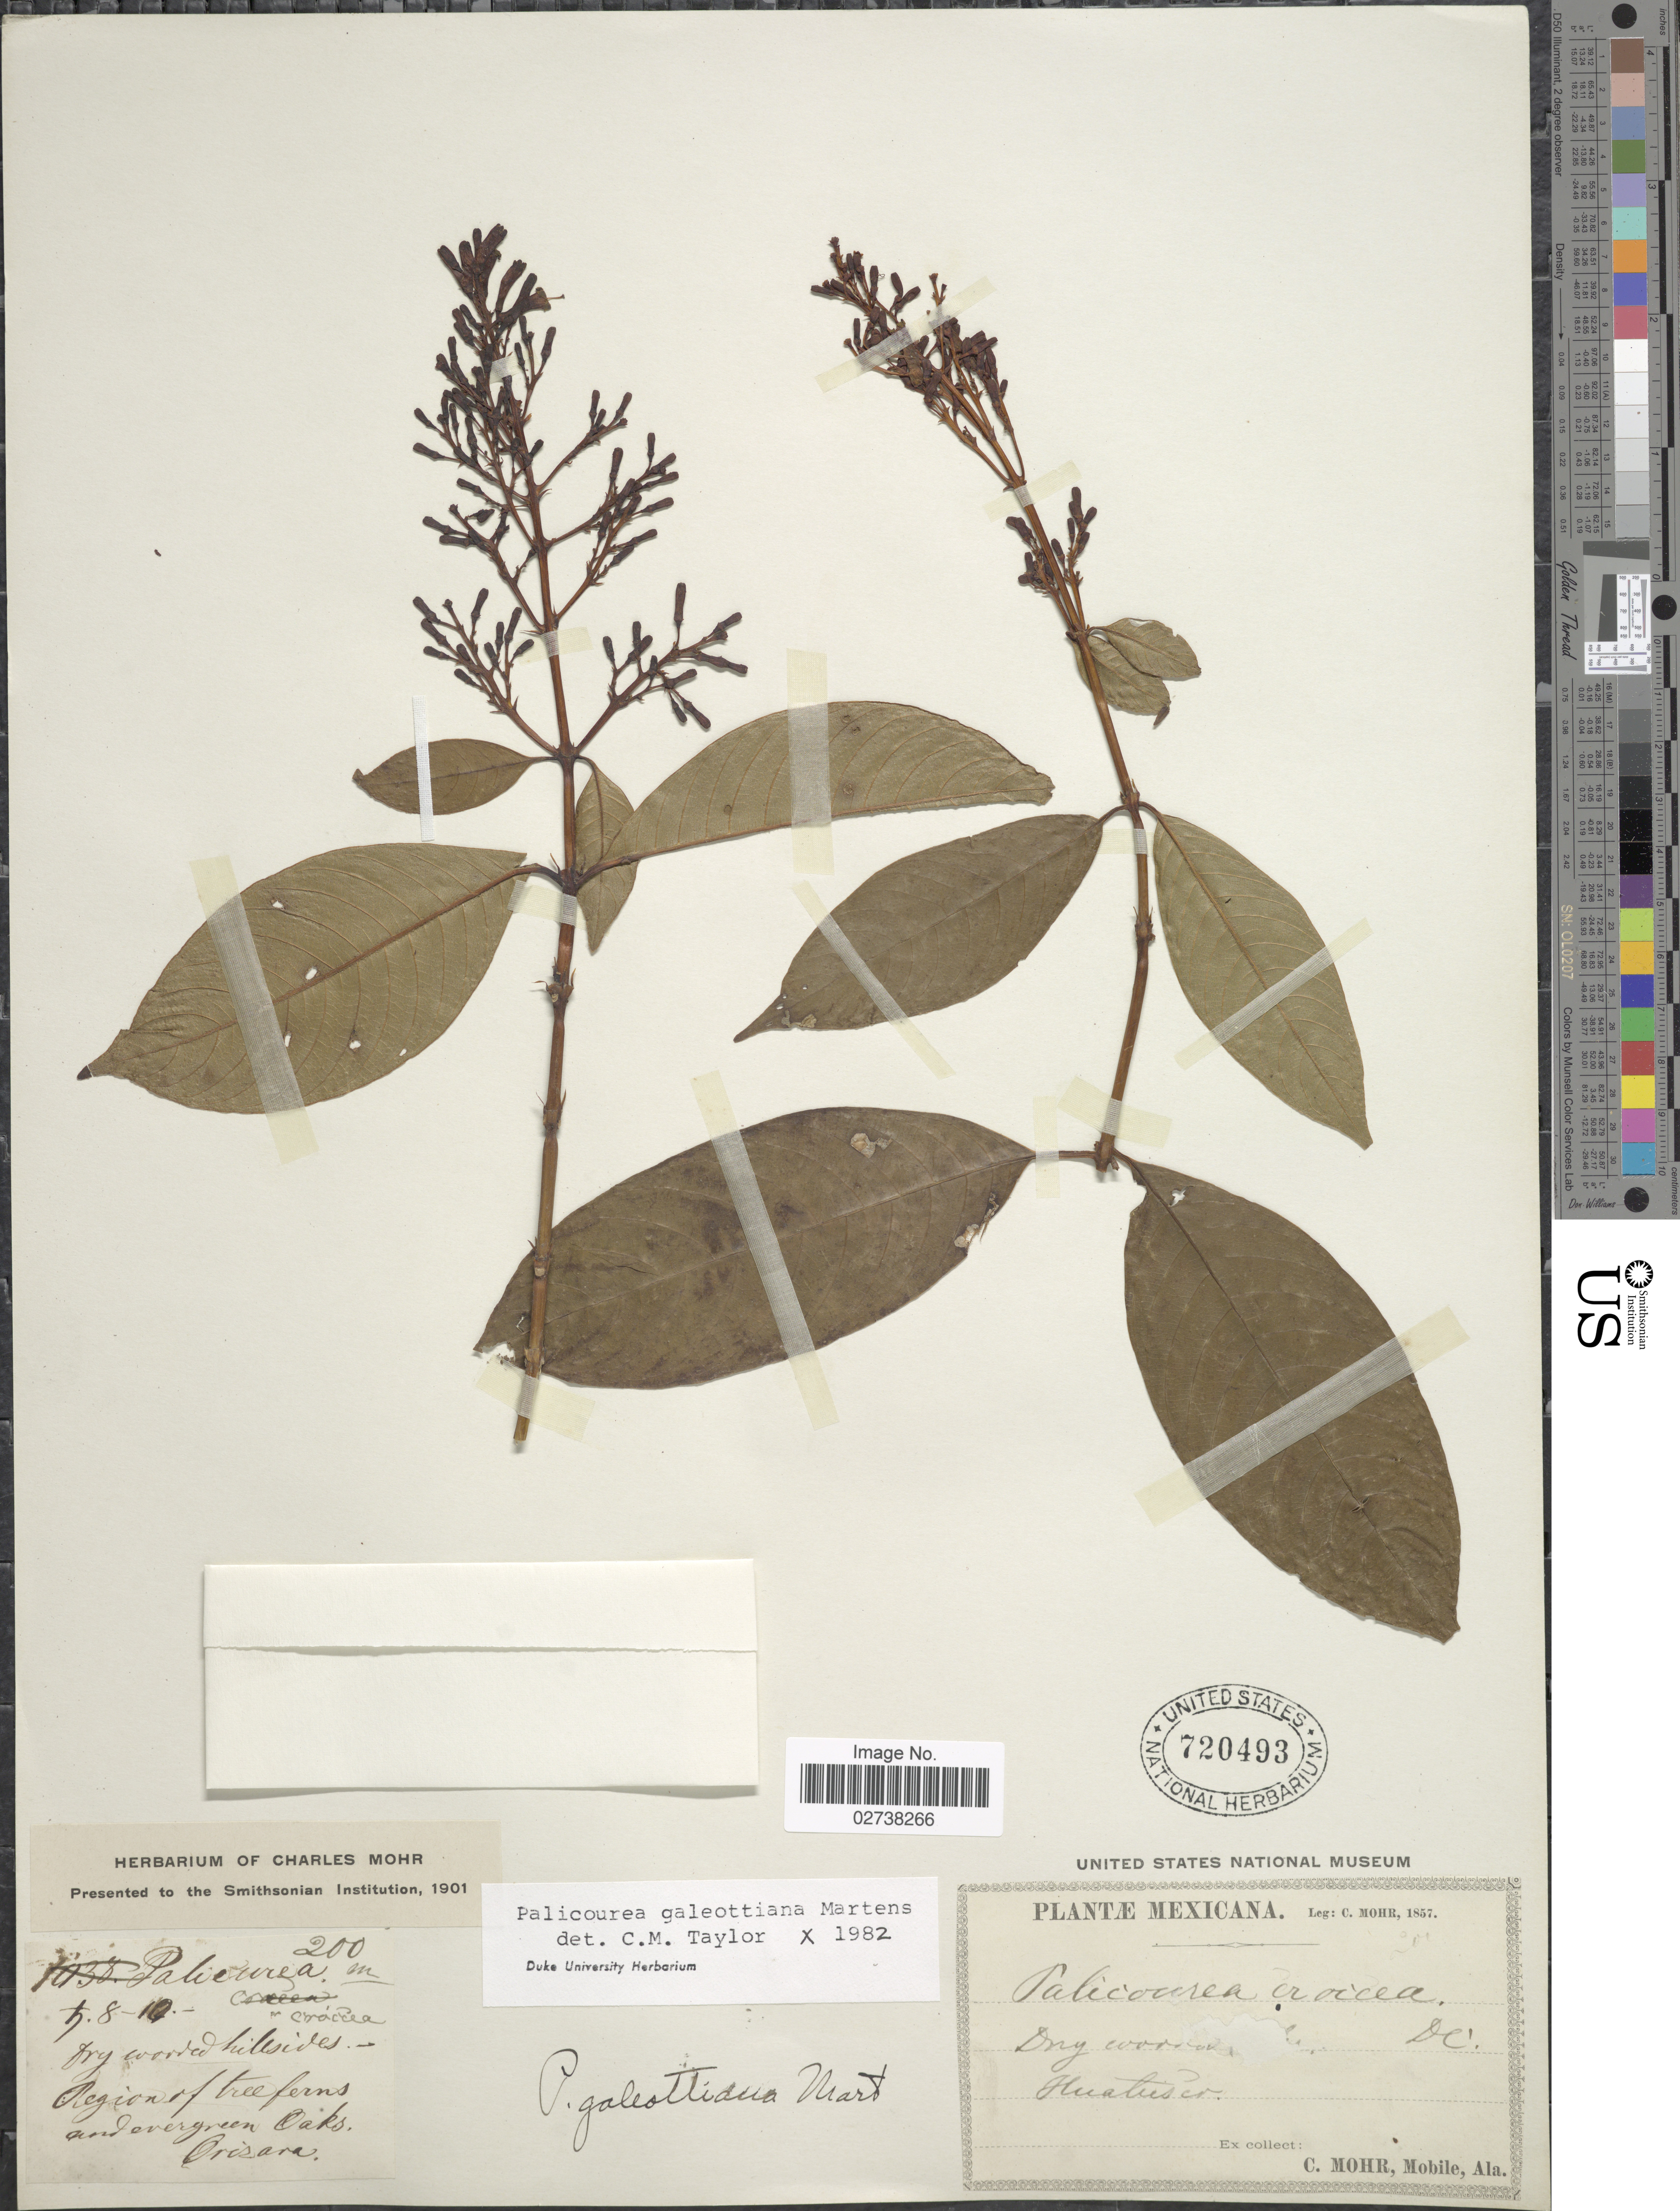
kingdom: Plantae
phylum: Tracheophyta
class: Magnoliopsida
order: Gentianales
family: Rubiaceae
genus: Palicourea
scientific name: Palicourea galeottiana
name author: M. Martens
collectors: C. T. Mohr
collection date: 1857-08/1857-10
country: Mexico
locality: Huatusco. Dry wooded hillsides. Region of tree ferns and evergreen oaks. Orizava.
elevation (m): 200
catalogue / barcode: US 720493